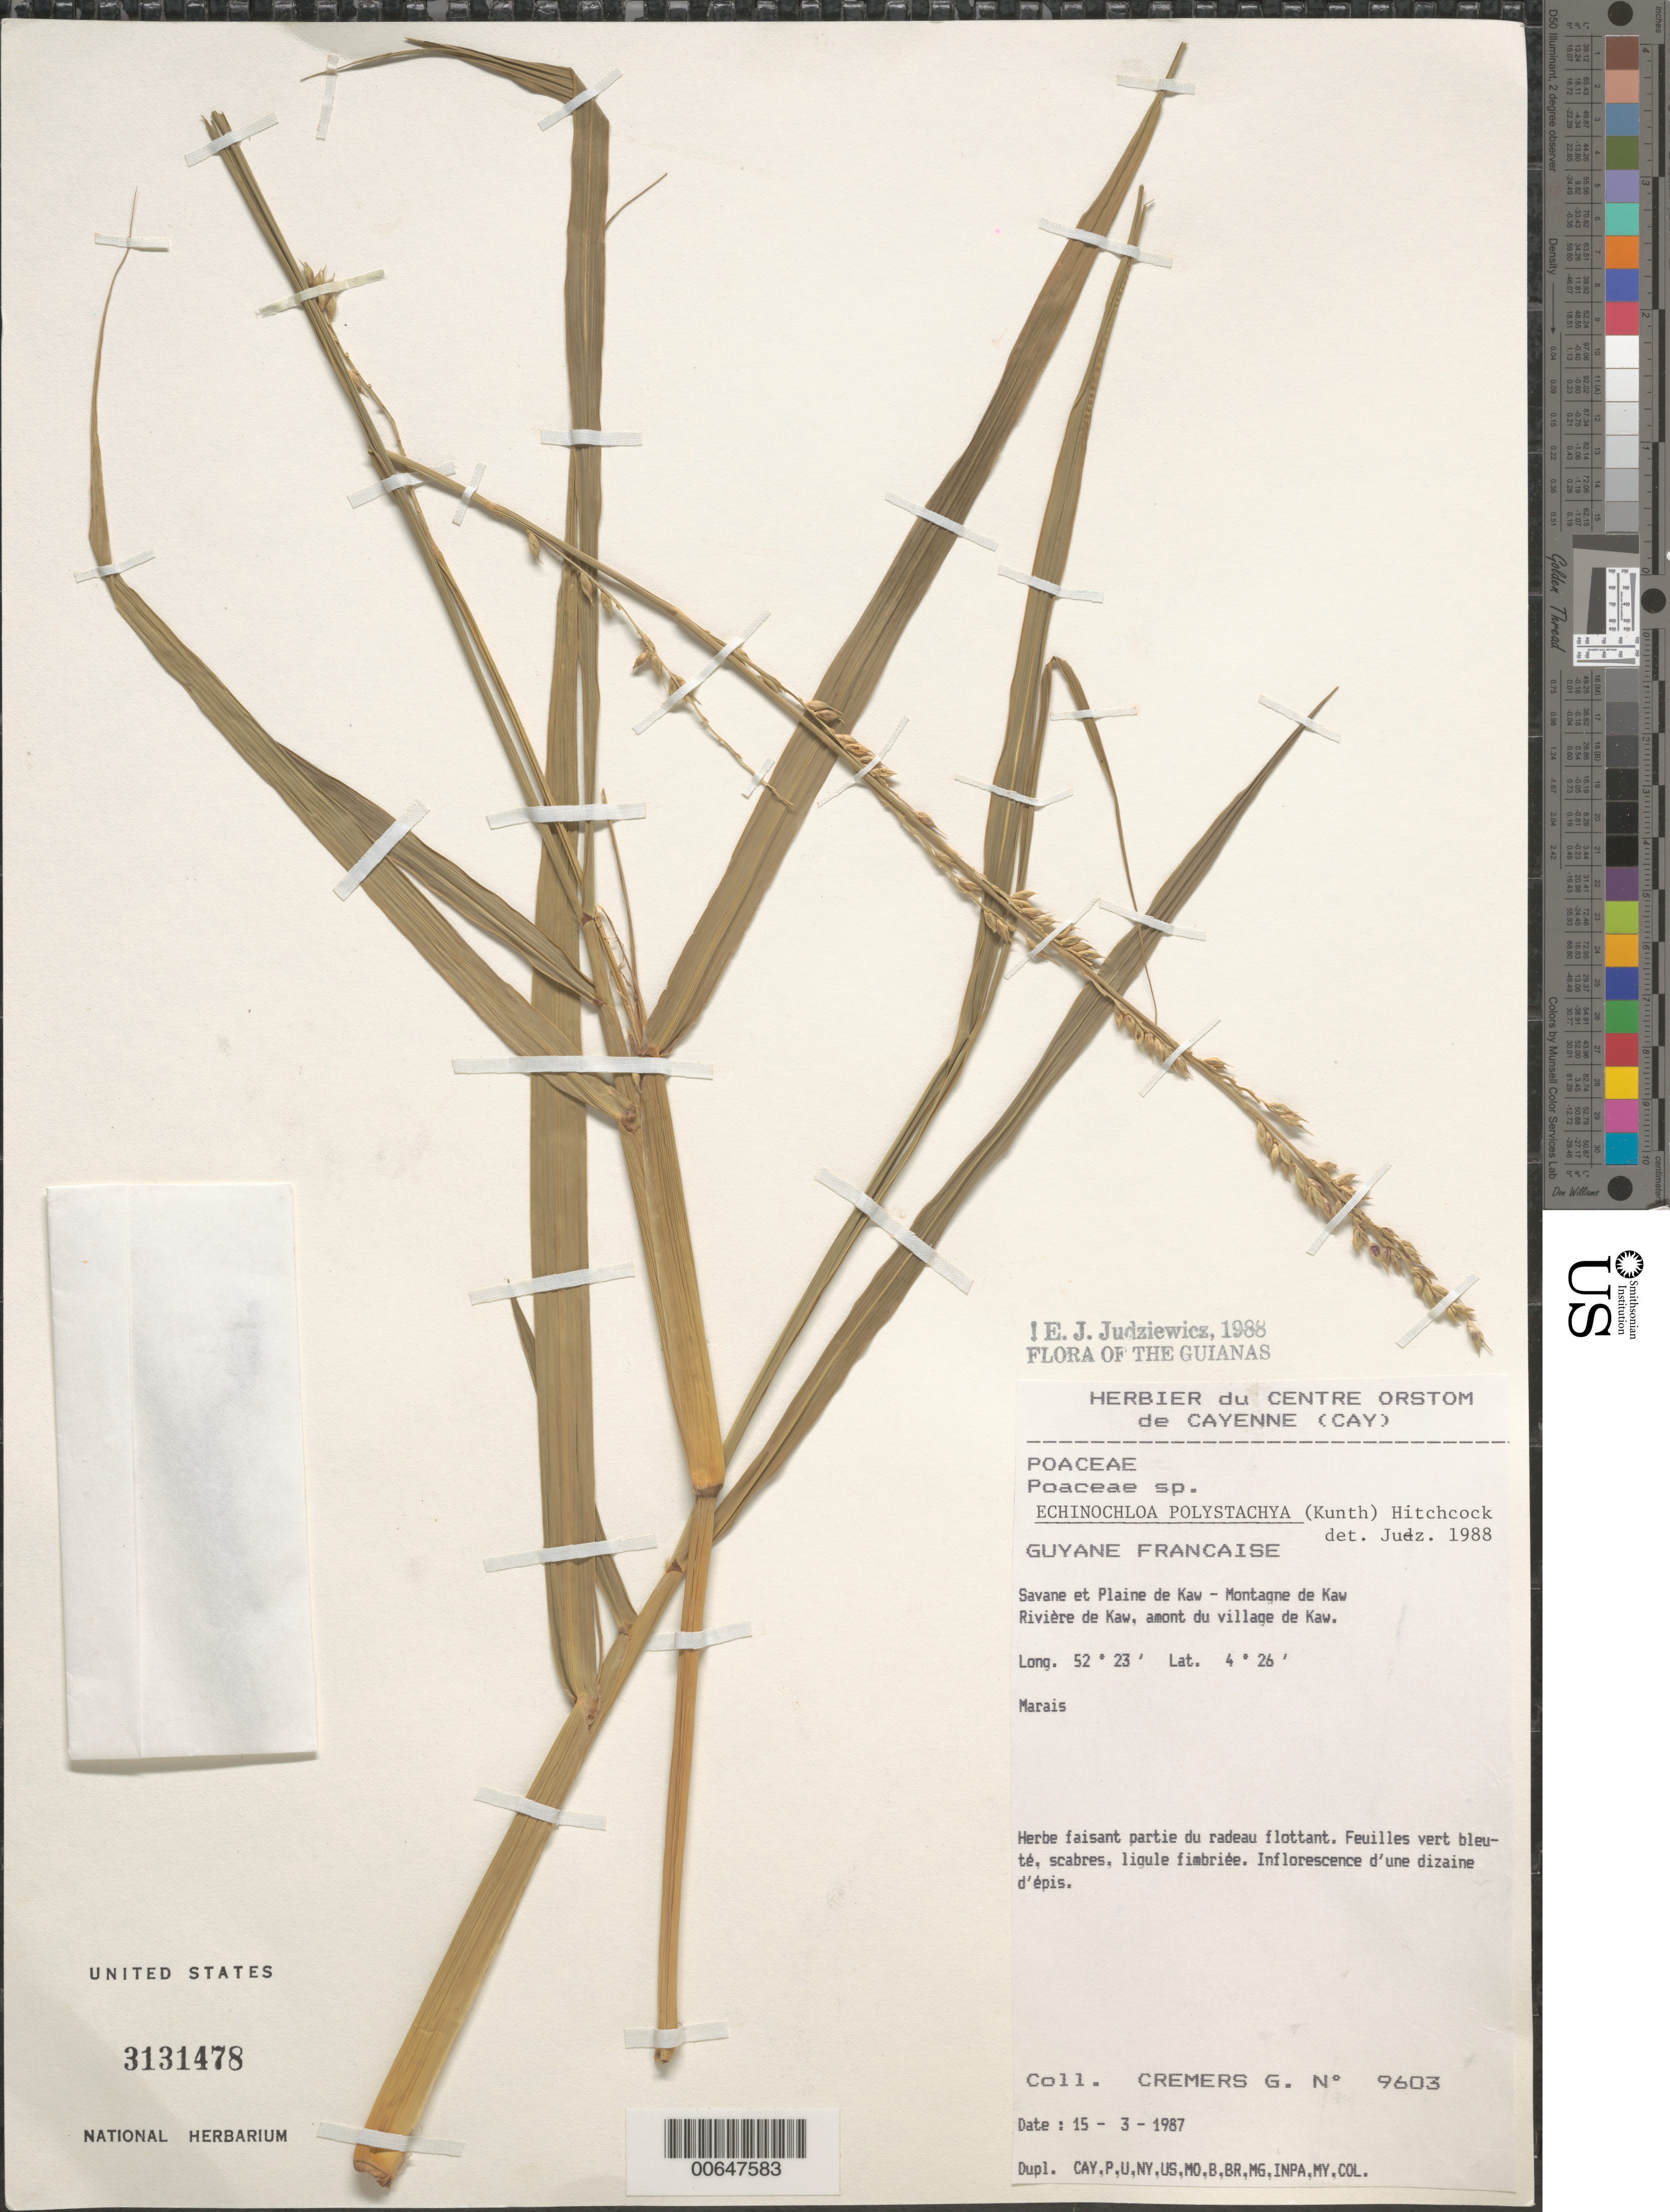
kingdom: Plantae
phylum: Tracheophyta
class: Liliopsida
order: Poales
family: Poaceae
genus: Echinochloa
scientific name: Echinochloa polystachya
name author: (Kunth) Hitchc.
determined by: Judziewicz, E. J.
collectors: G. Cremers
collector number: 9603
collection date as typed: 15-Mar-87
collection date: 1987-03-15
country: French Guiana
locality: Montagne de Kaw, Rivière de Kaw. amont du village de Kaw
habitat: Riviere de Kaw, amont du village de Kaw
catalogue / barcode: US 3131478